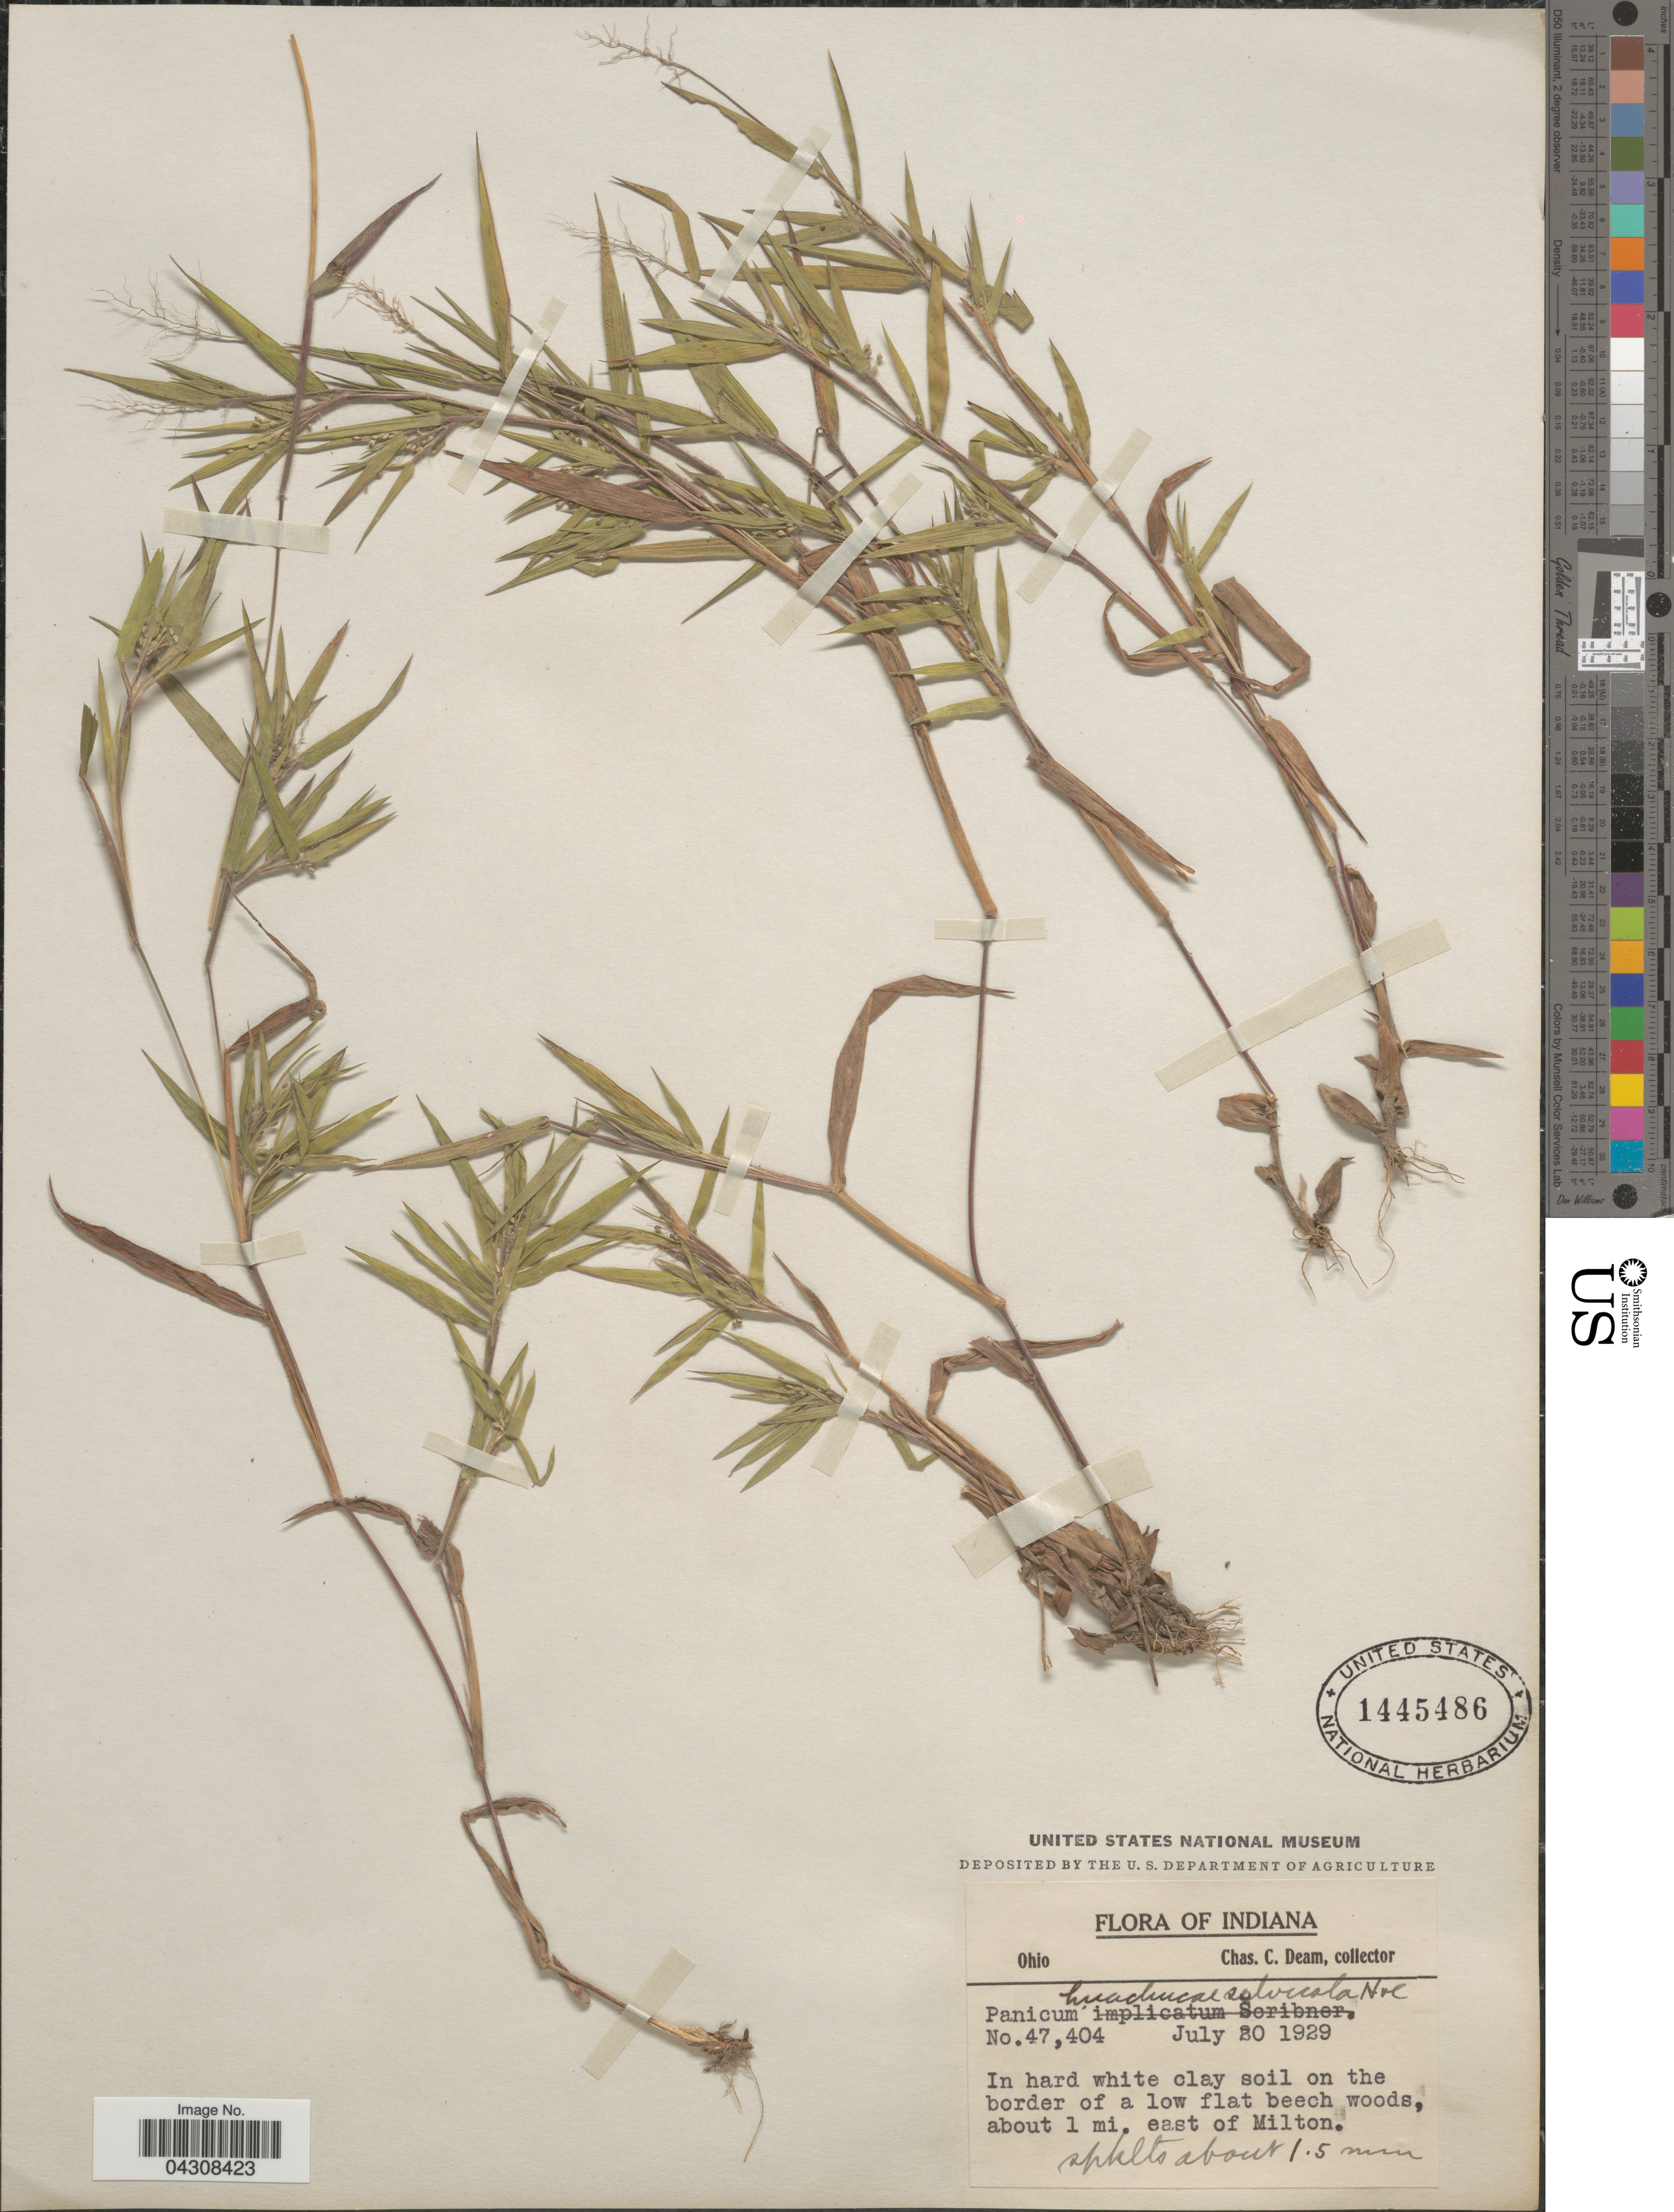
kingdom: Plantae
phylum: Tracheophyta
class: Liliopsida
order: Poales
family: Poaceae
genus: Dichanthelium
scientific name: Dichanthelium acuminatum var. acuminatum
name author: (Sw.) Gould & C.A. Clark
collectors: C. C. Deam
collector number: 47404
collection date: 1929-07-20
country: United States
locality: Indiana. Ohio. In hard white clay soil on the border of a low flat beech woods, about 1 mi. east of Milton.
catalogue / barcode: US 1445486